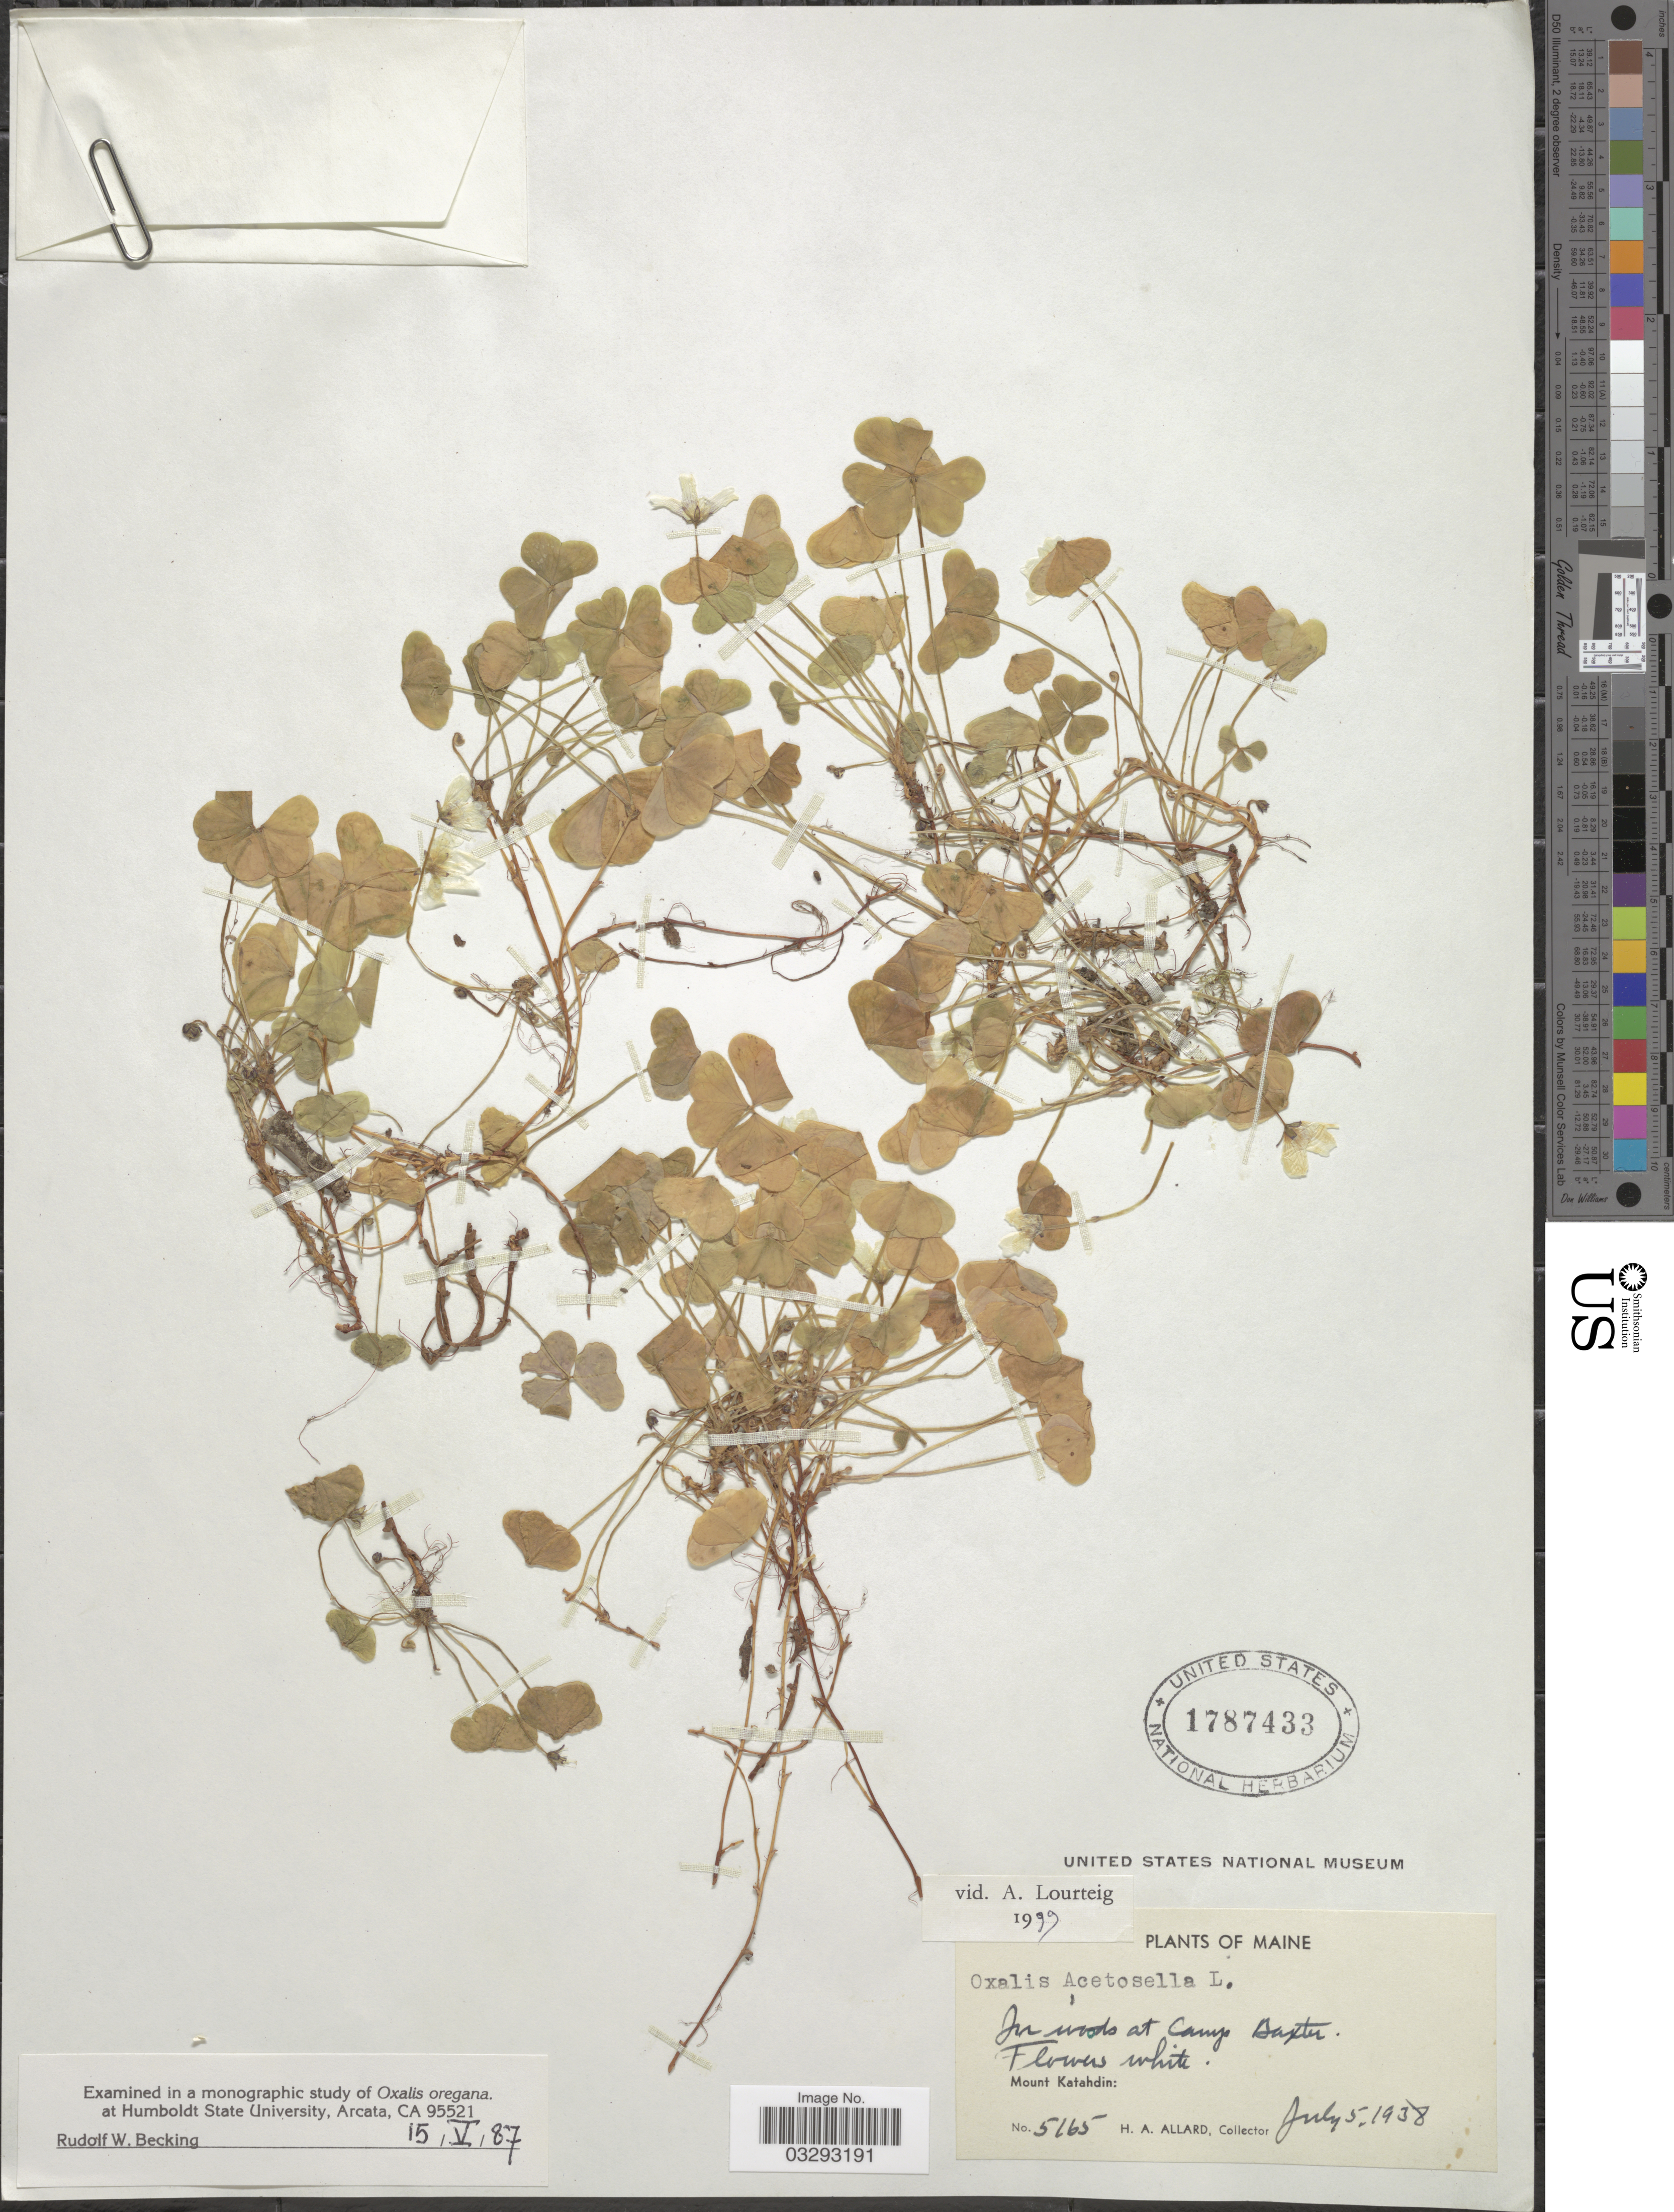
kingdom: Plantae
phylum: Tracheophyta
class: Magnoliopsida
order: Oxalidales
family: Oxalidaceae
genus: Oxalis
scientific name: Oxalis acetosella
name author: L.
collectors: H. A. Allard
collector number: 5165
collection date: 1938-07-05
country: United States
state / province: Maine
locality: In woods at Camp Baxter. Mount Katahdin.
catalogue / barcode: US 1787433